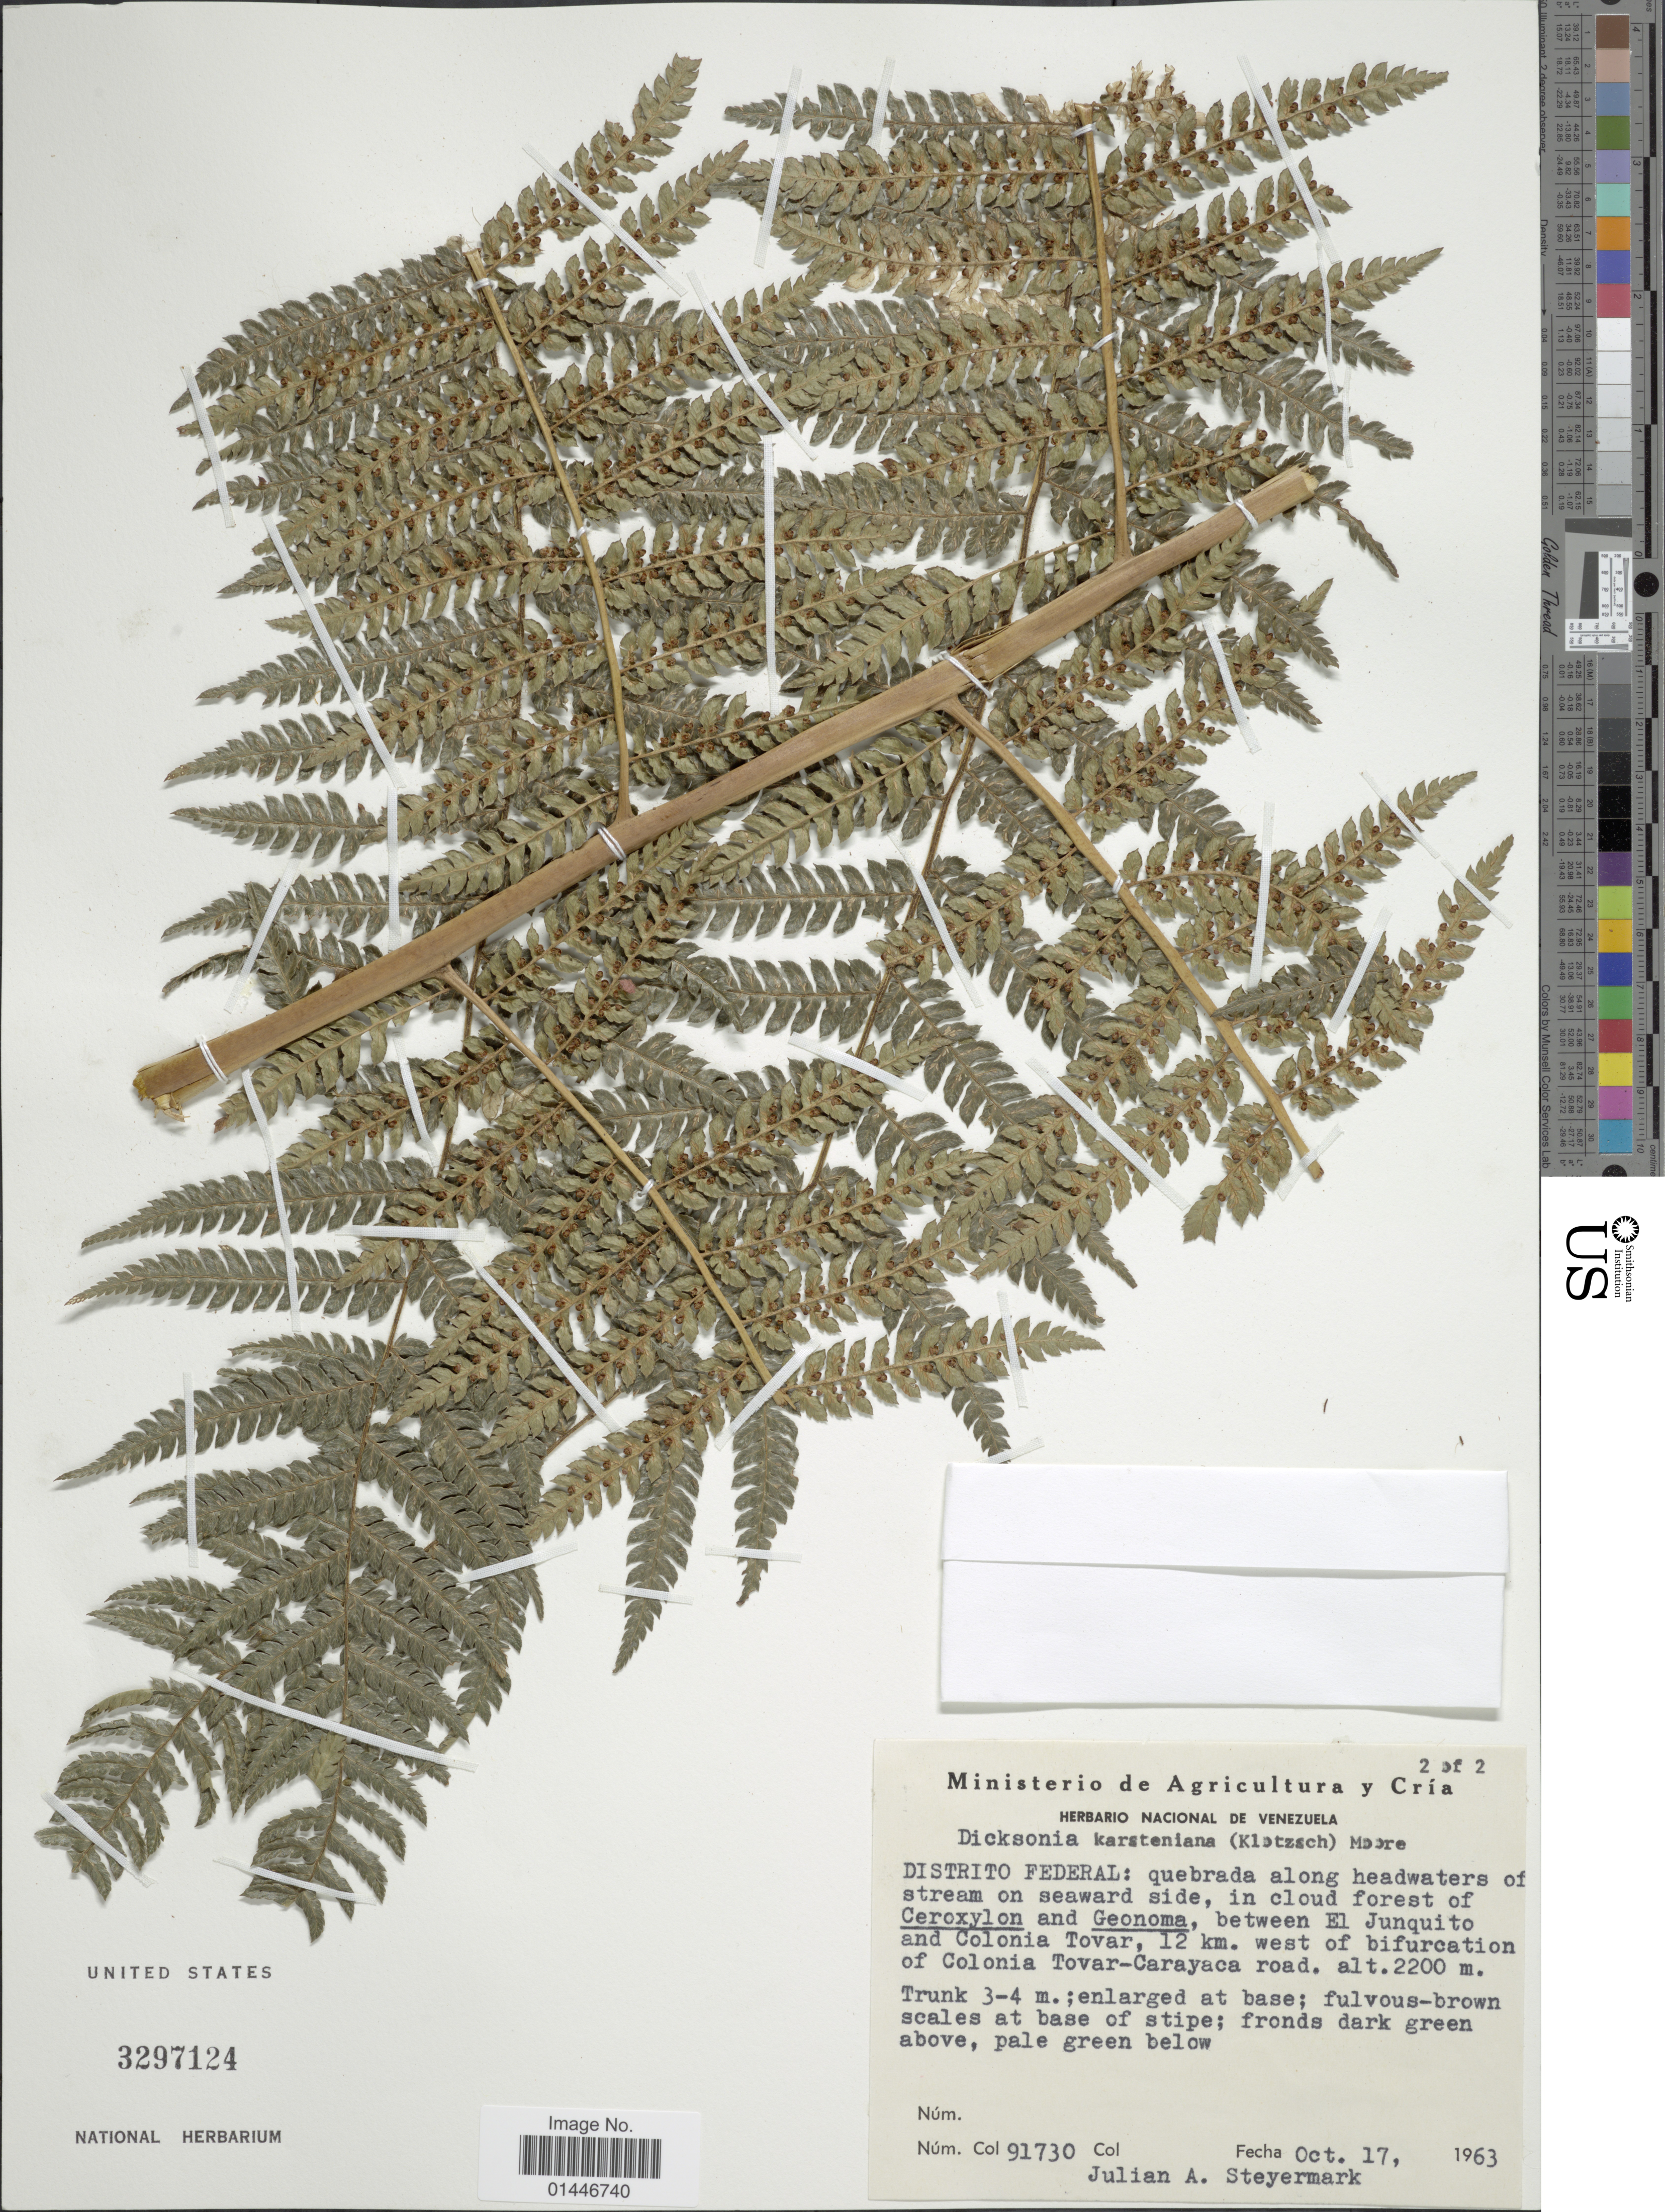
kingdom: Plantae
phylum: Tracheophyta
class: Polypodiopsida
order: Cyatheales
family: Dicksoniaceae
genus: Dicksonia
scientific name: Dicksonia karsteniana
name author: Klotzsch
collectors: J. Steyermark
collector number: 91730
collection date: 1963-10-17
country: Venezuela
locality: Quebrada along headwaters of stream on seaward side, between El Junquito and Colonia Tovar, 12 km west of bifurcation of Colonia Tovar-Carayaca road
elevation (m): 2200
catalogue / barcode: US 3297124